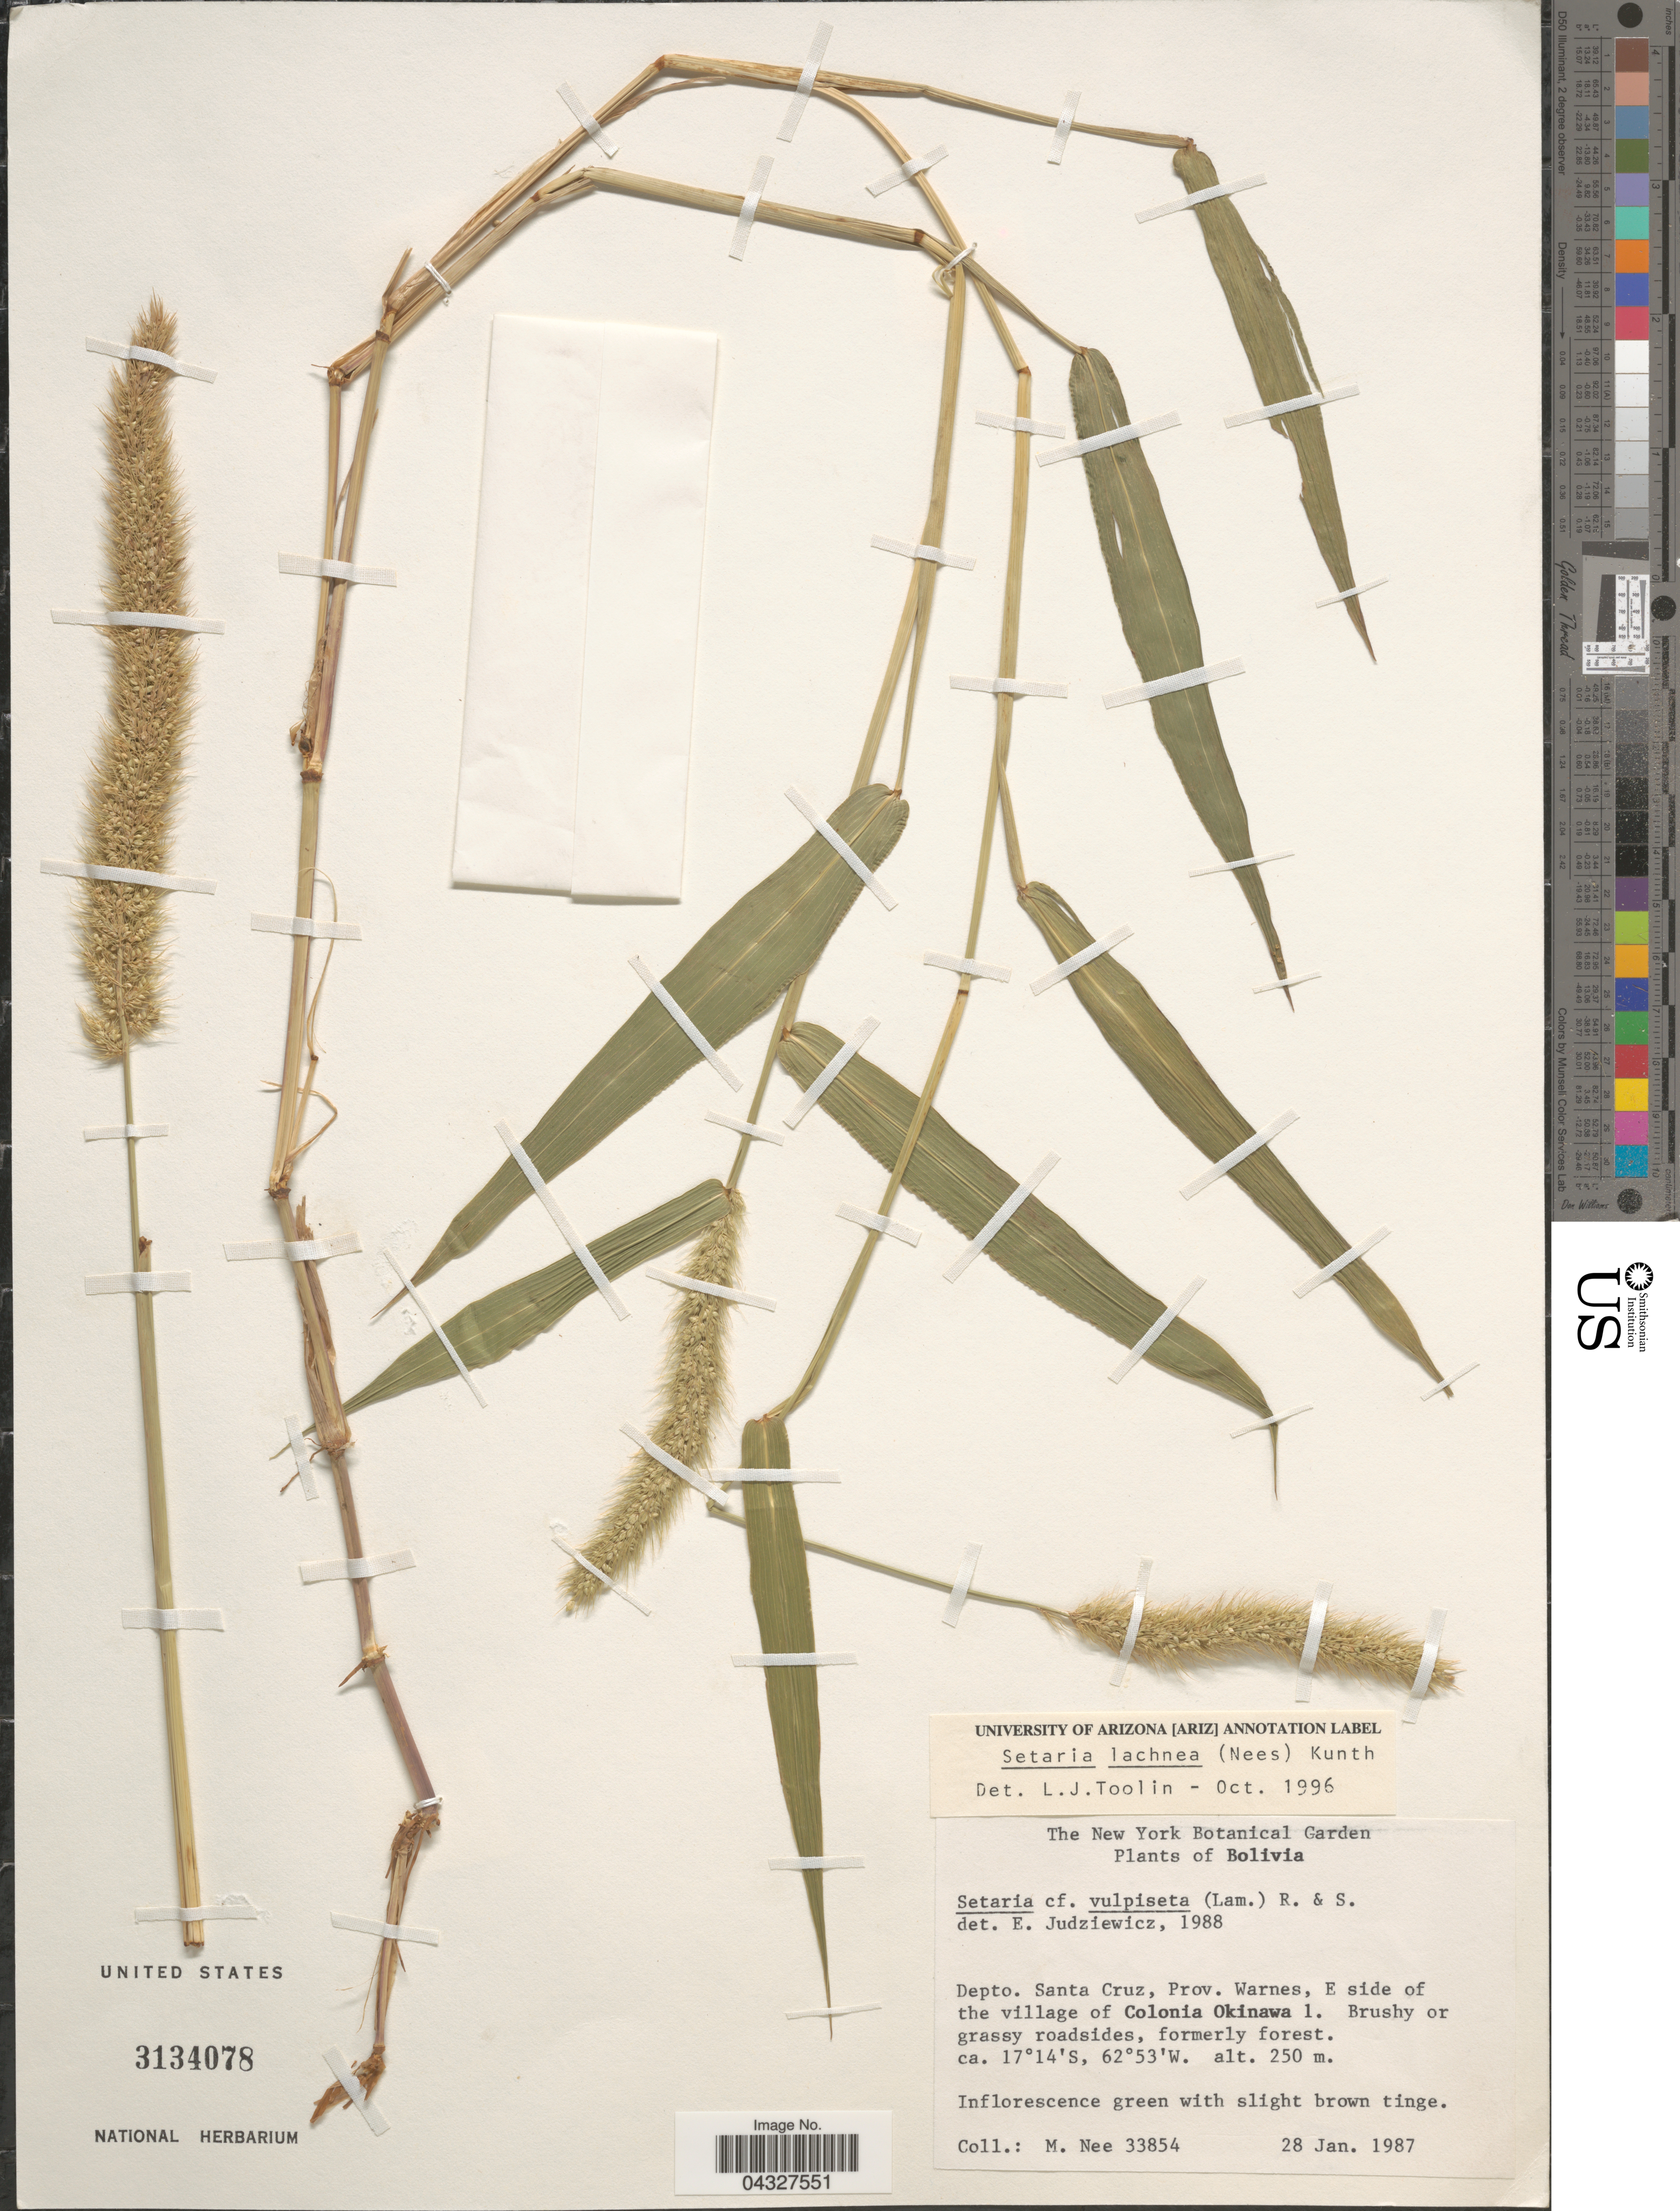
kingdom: Plantae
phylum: Tracheophyta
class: Liliopsida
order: Poales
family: Poaceae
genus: Setaria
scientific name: Setaria lachnea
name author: (Nees) Kunth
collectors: M. Nee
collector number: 33854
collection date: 1987-01-28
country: Bolivia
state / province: Santa Cruz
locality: Depto. Santa Cruz, Prov. Warnes, E side of the village of Colonia Okinawa 1. Brushy or grassy roadsides, formerly forest.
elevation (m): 250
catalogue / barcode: US 3134078